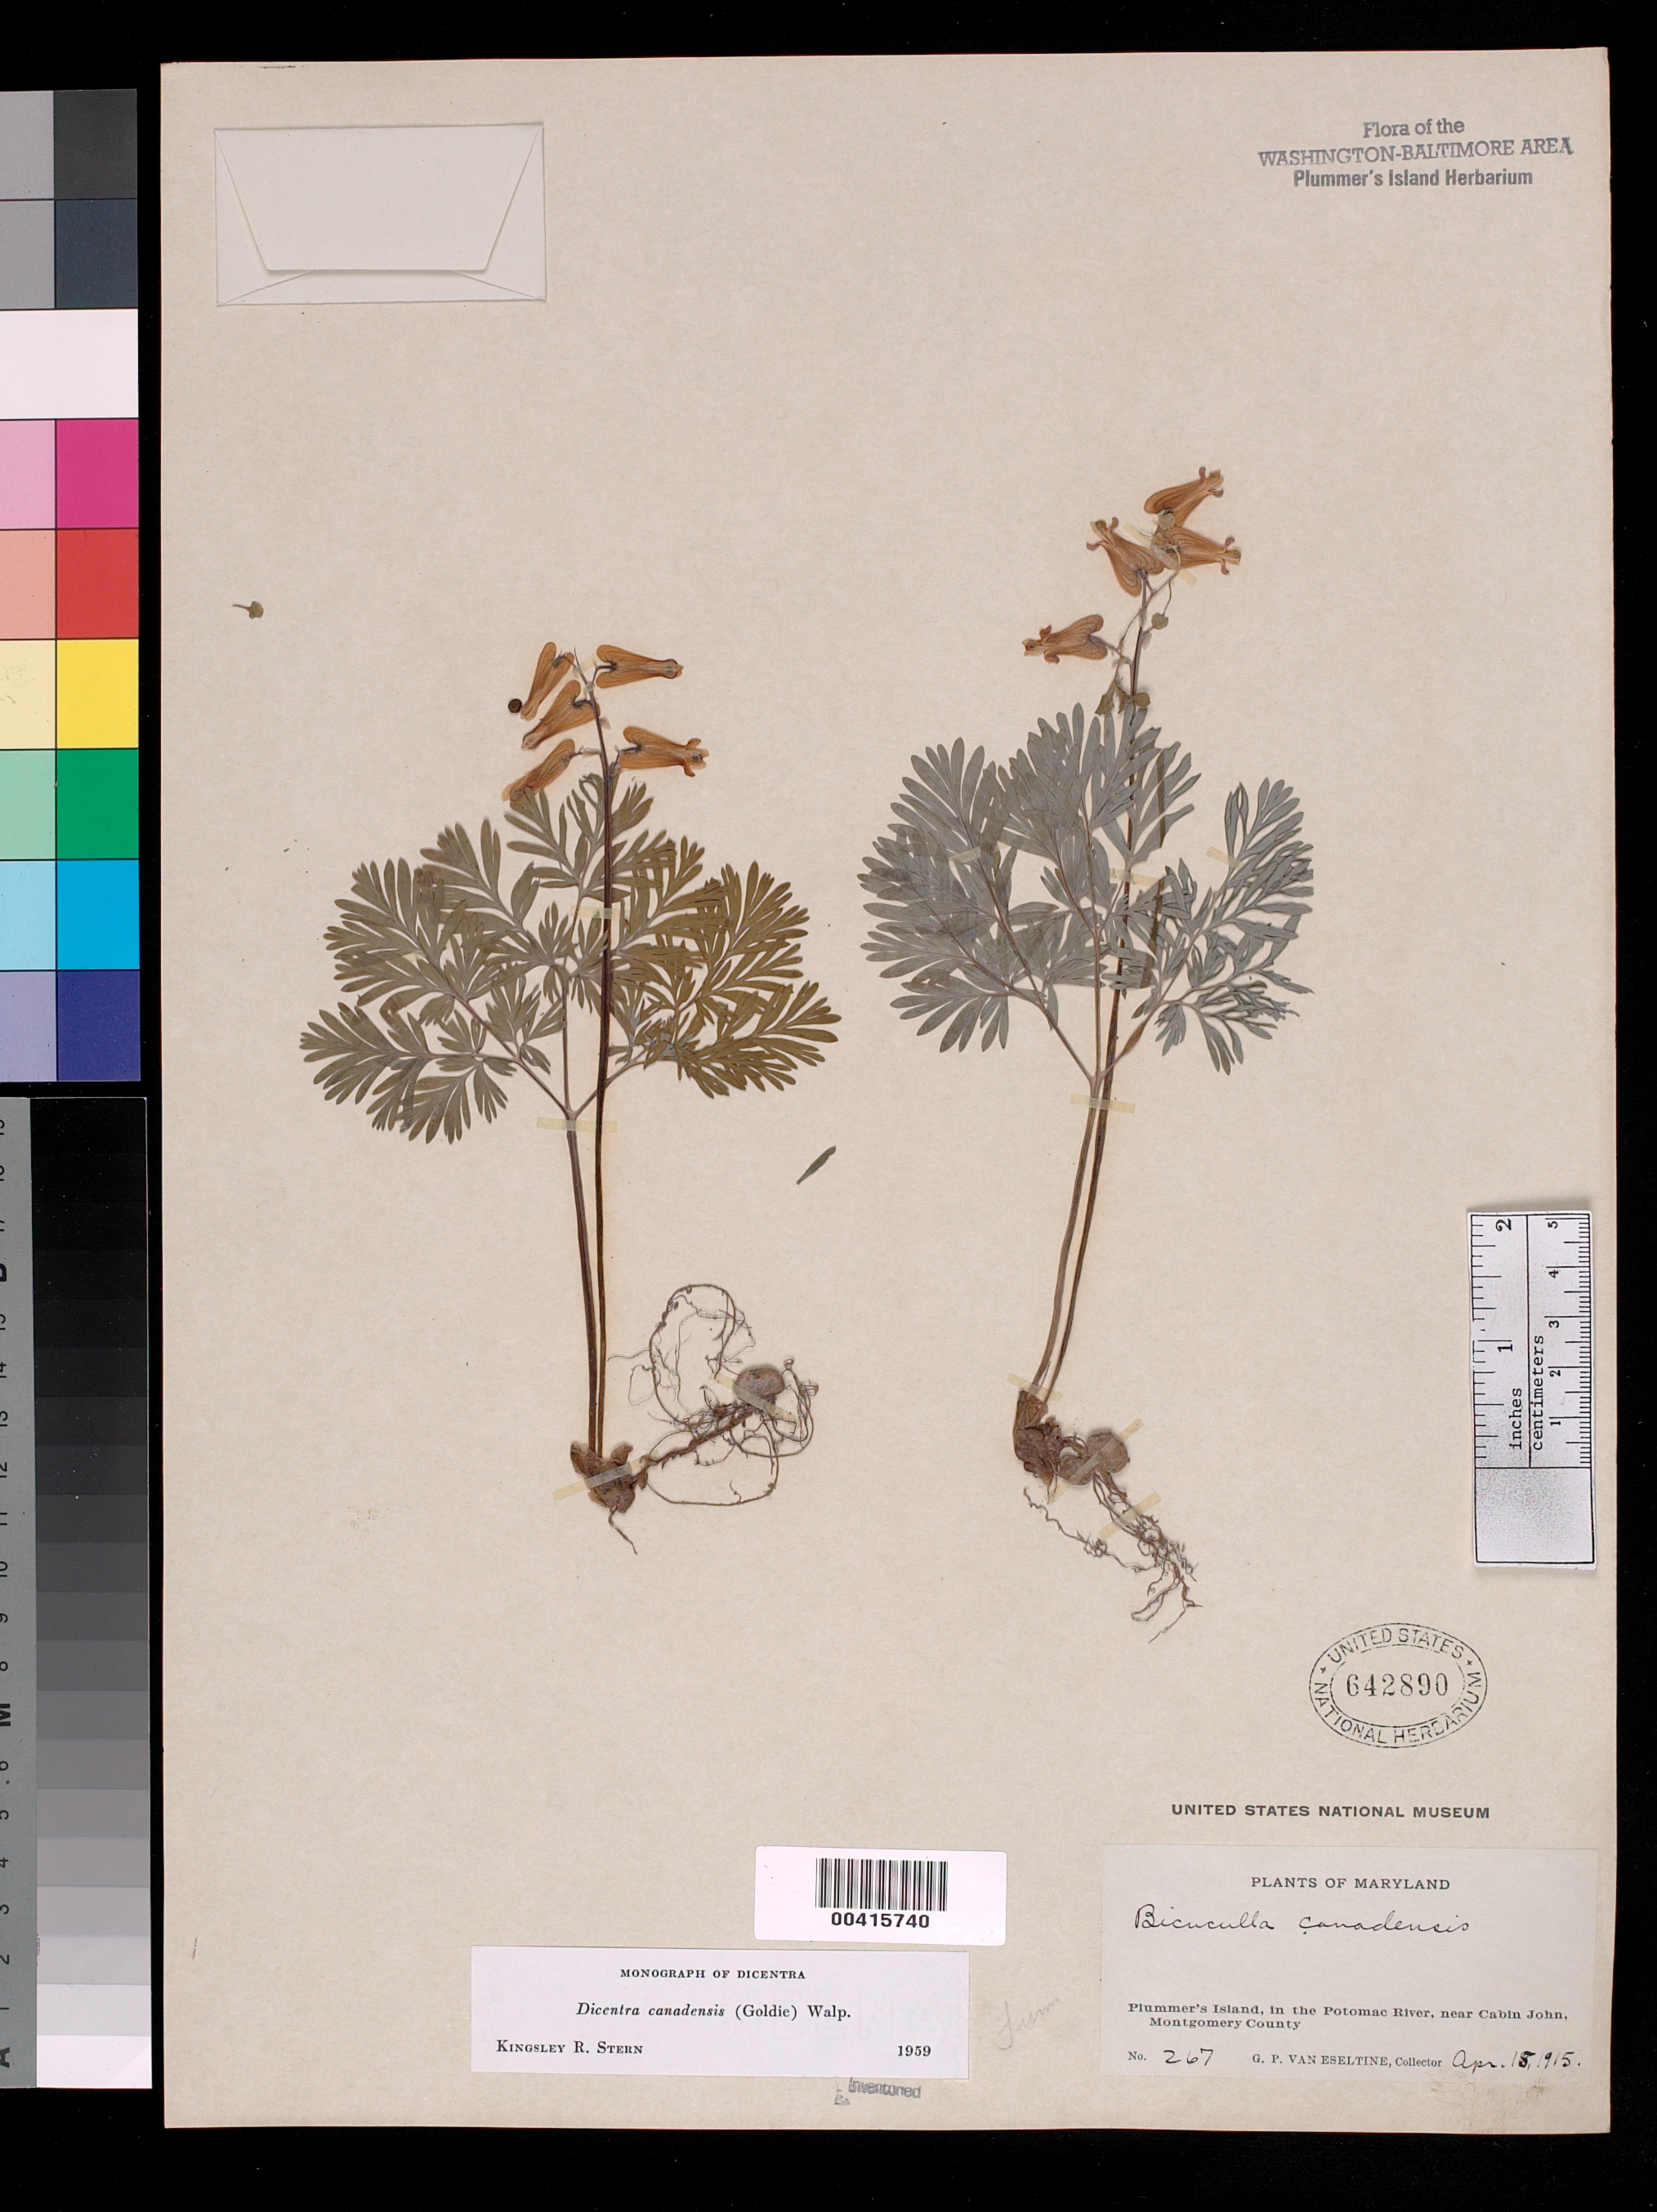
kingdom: Plantae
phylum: Tracheophyta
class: Magnoliopsida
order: Ranunculales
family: Papaveraceae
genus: Dicentra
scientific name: Dicentra canadensis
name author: (Goldie) Walp.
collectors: G. P. Van Eseltine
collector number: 267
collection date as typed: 15 Apr 1915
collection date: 1915-04-15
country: United States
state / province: Maryland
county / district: Montgomery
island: Plummers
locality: Plummer's Island C. & O. Canal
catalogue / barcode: US 642890